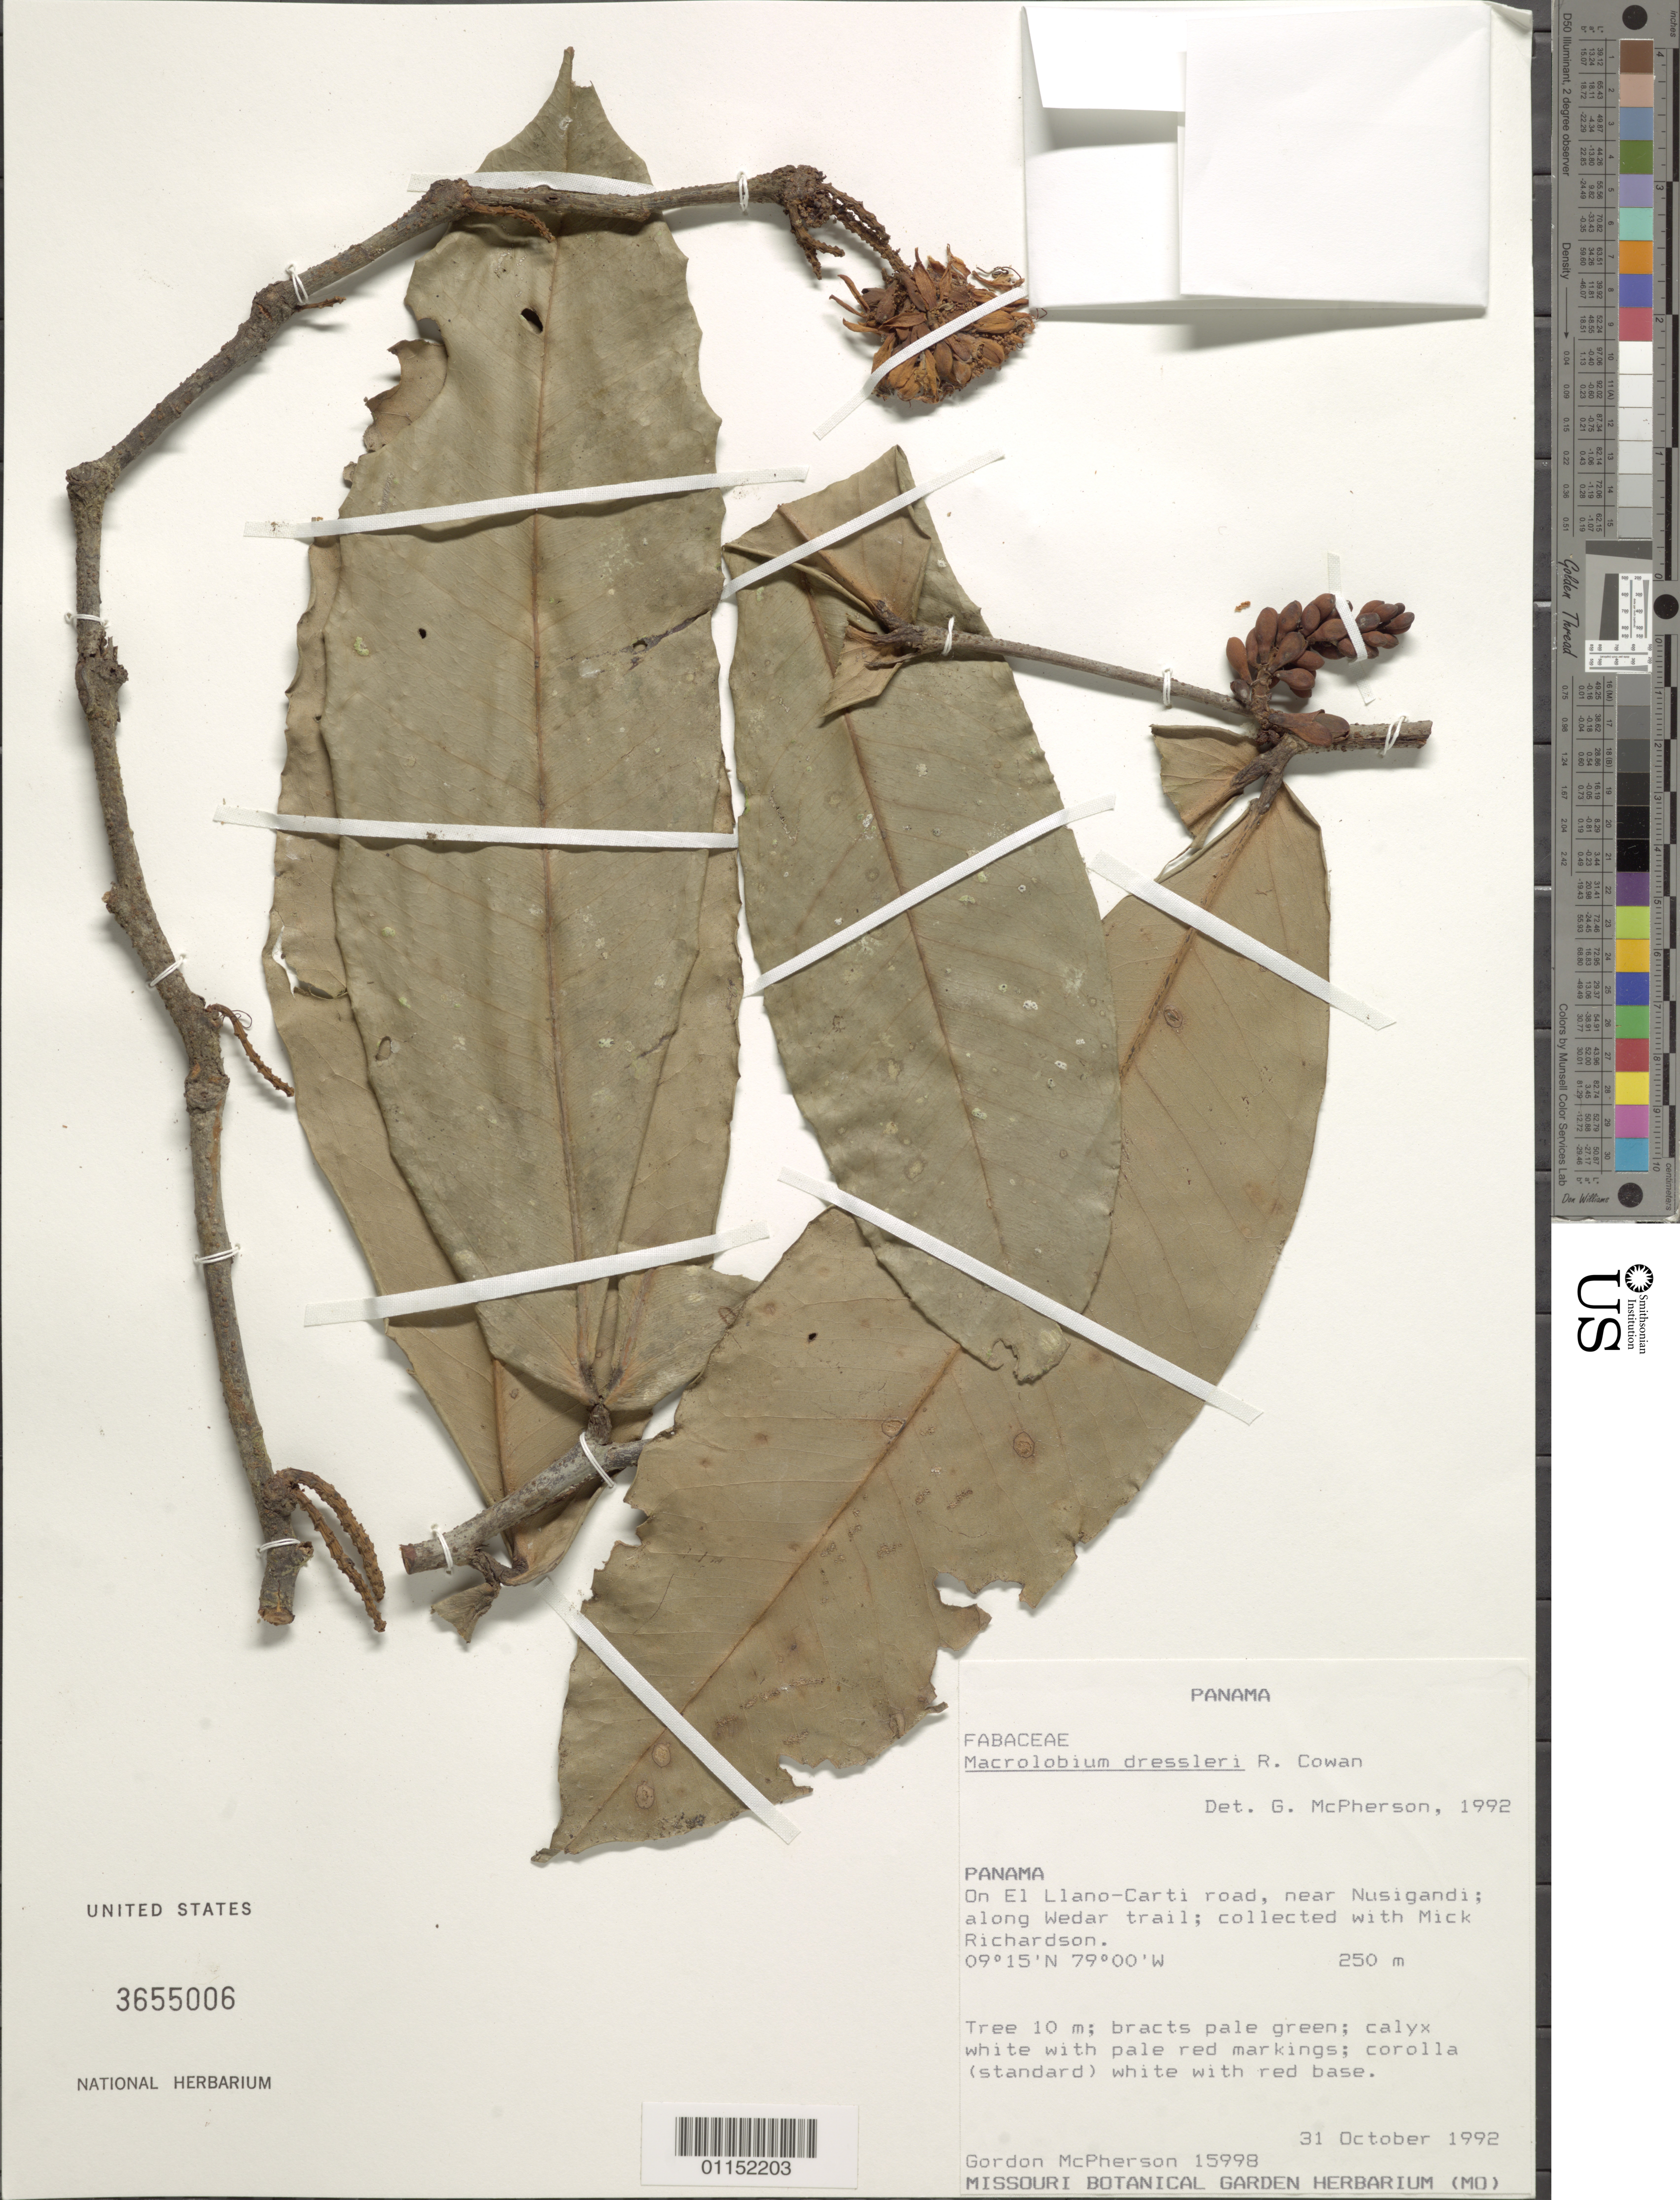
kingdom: Plantae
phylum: Tracheophyta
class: Magnoliopsida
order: Fabales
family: Fabaceae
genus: Macrolobium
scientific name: Macrolobium dressleri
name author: R.S. Cowan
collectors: G. D. McPherson & M. Richardson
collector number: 15998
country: Panama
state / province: Panamá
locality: On El Llano-Carti road, near Nusigandi, along Wedar trail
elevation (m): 250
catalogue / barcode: US 3655006